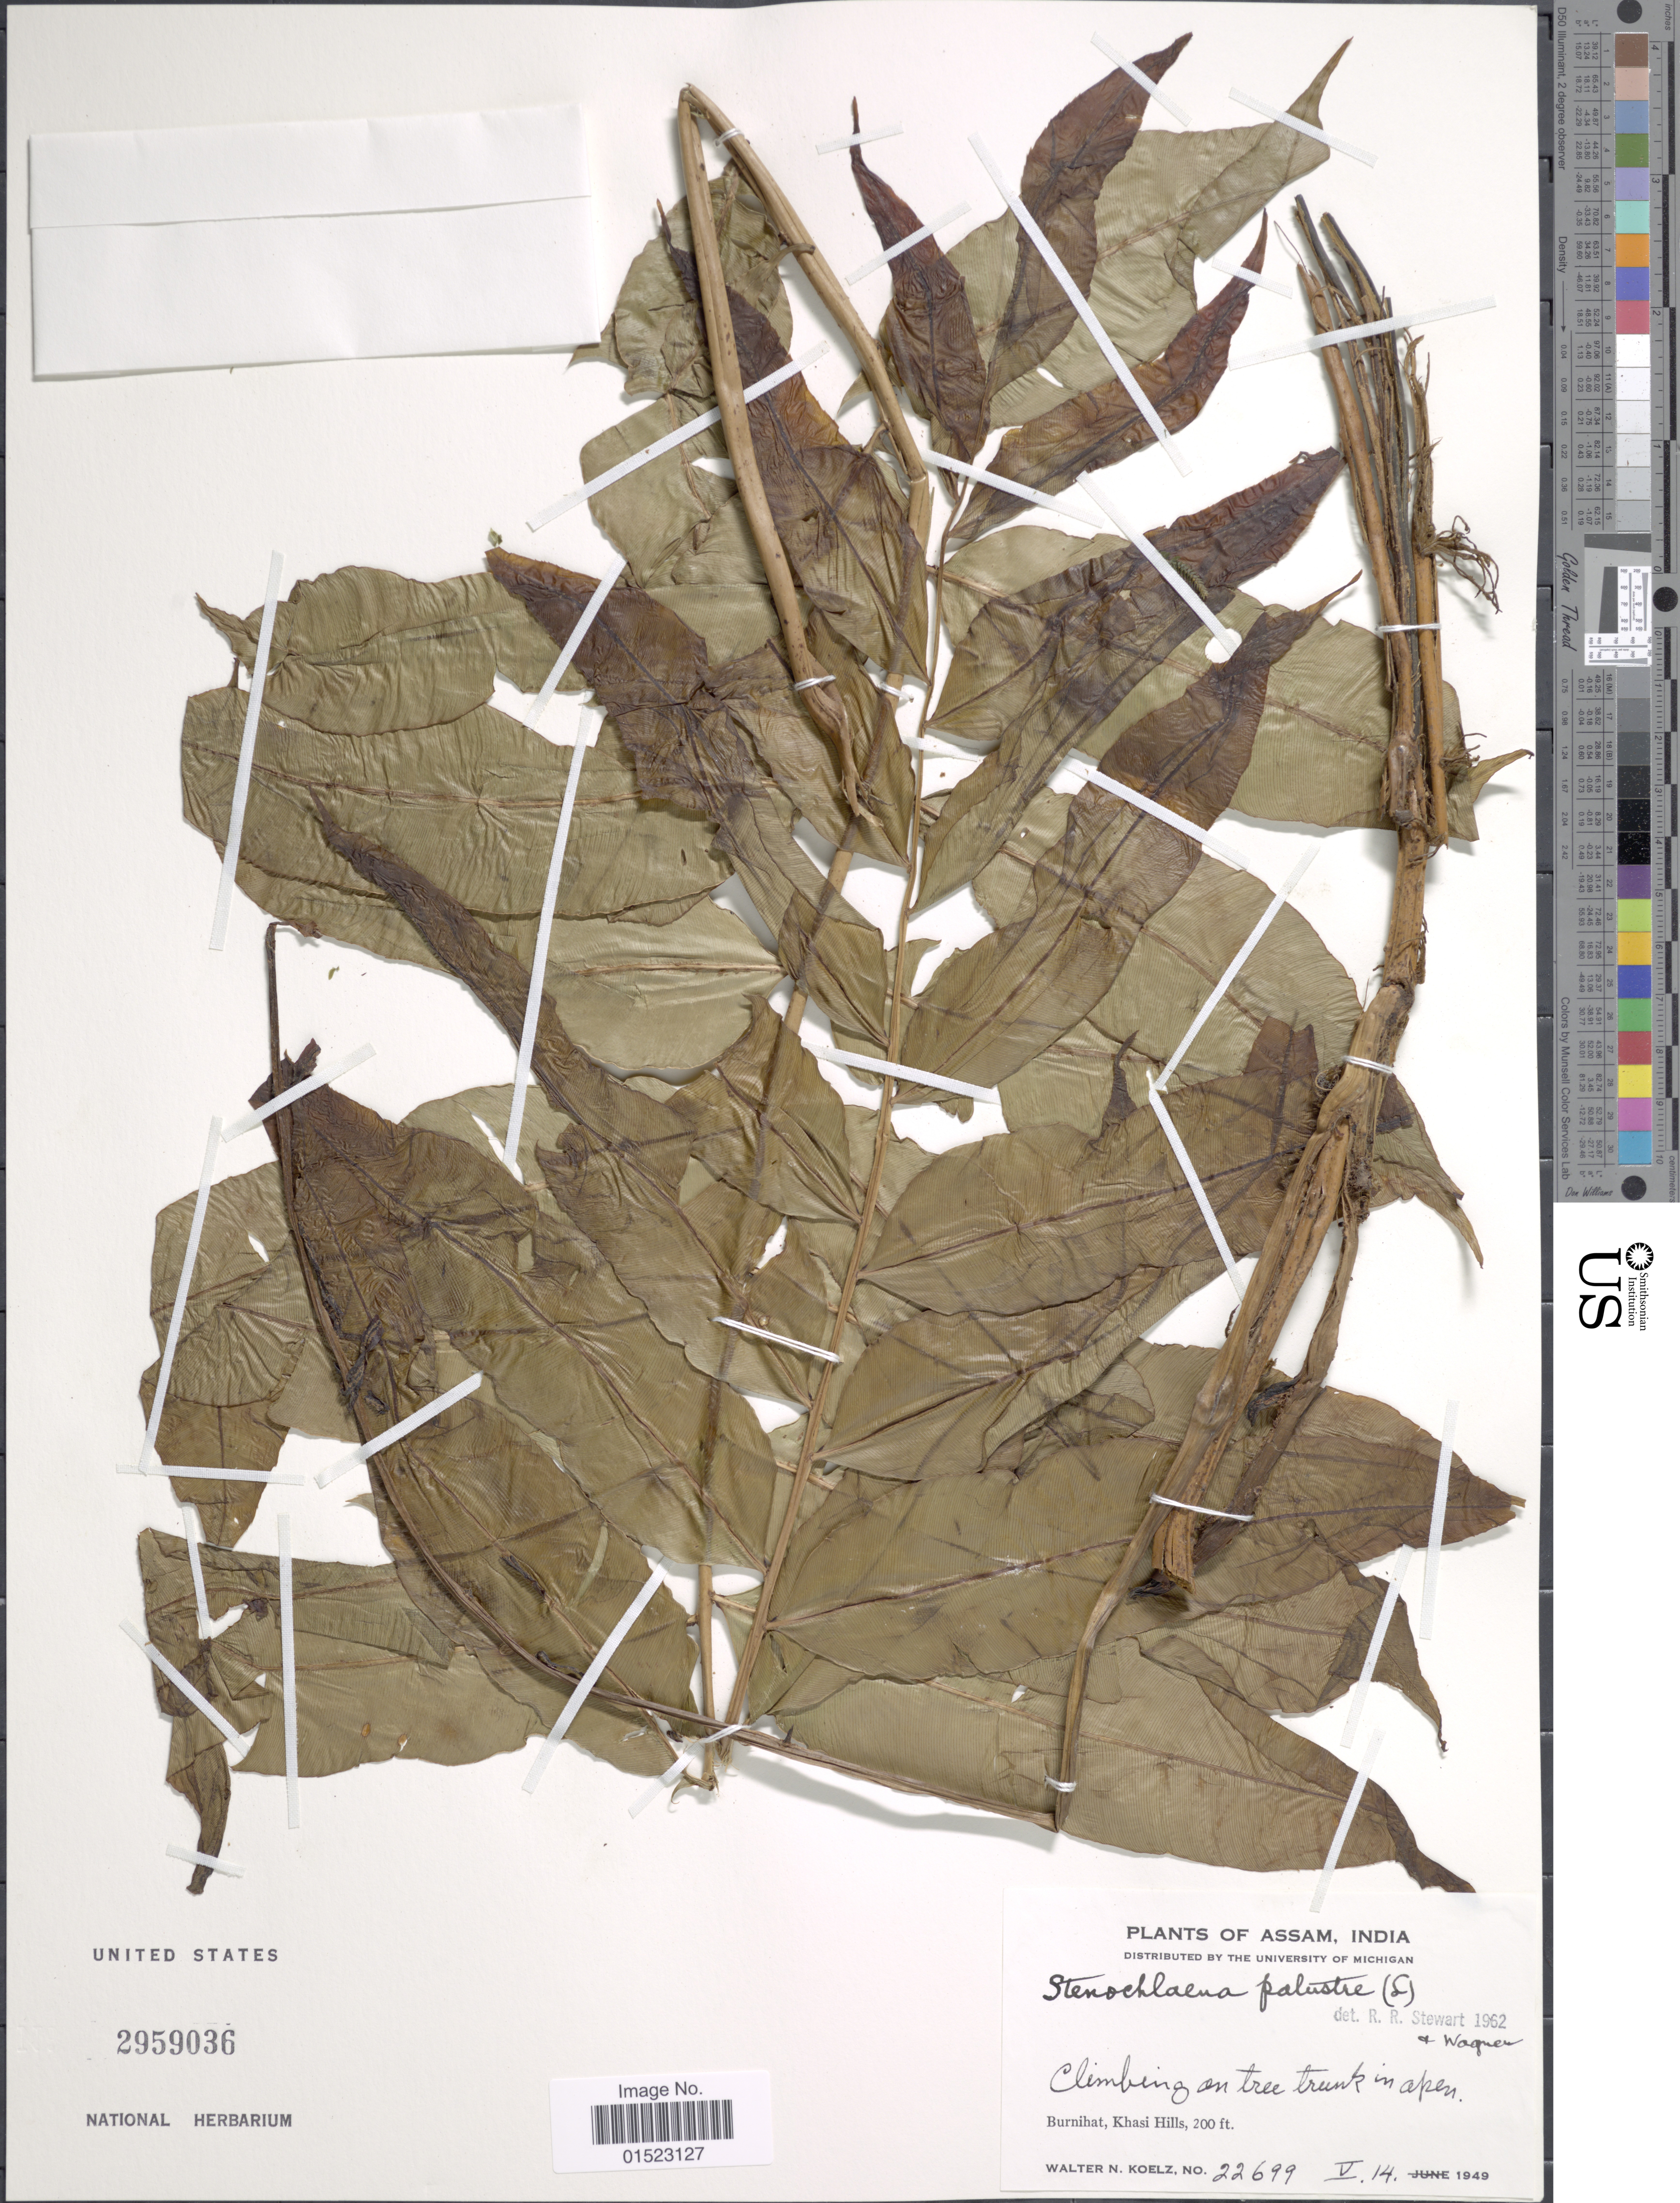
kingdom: Plantae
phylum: Tracheophyta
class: Polypodiopsida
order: Polypodiales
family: Blechnaceae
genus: Stenochlaena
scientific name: Stenochlaena palustris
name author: (Burm. f.) Bedd.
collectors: W. N. Koelz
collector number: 22699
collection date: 1949-05-14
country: India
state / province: Meghalaya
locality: Burnihat, Khasi Hills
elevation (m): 61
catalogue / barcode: US 2959036